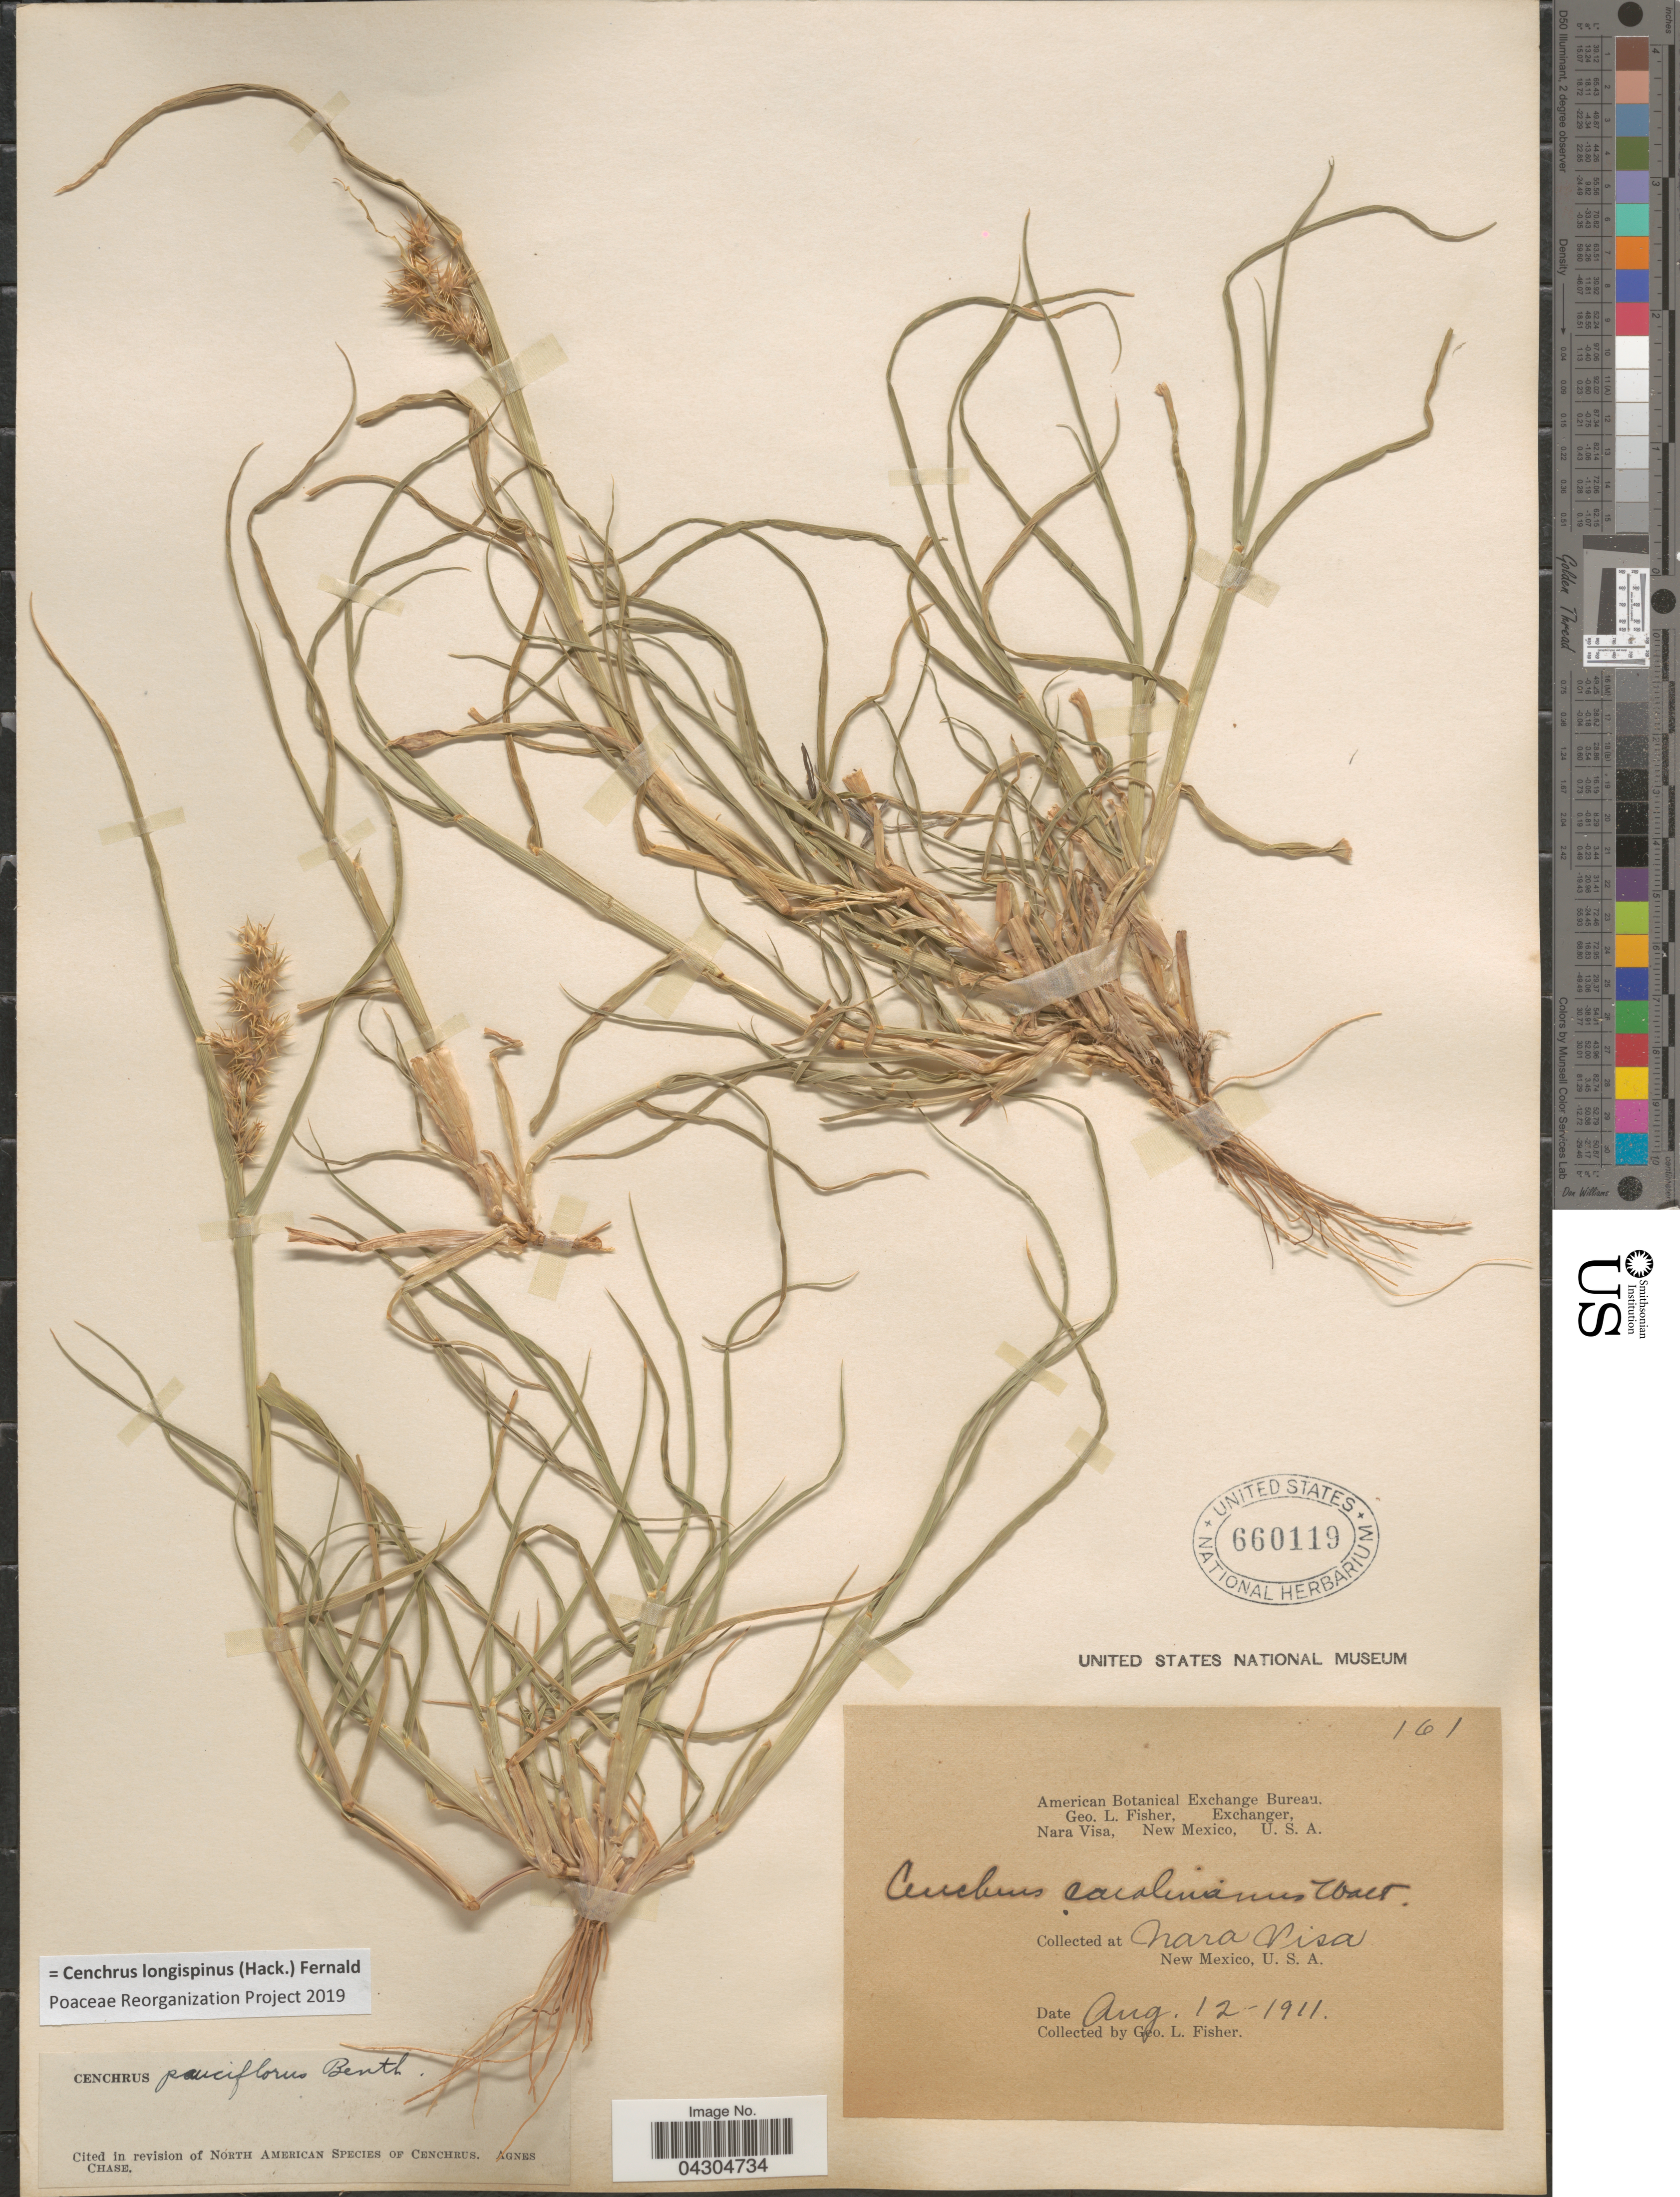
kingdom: Plantae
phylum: Tracheophyta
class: Liliopsida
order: Poales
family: Poaceae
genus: Cenchrus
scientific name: Cenchrus longispinus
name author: (Hack.) Fernald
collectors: G. L. Fisher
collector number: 161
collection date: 1911-08-12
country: United States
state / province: New Mexico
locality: At Nara Visa.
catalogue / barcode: US 660119